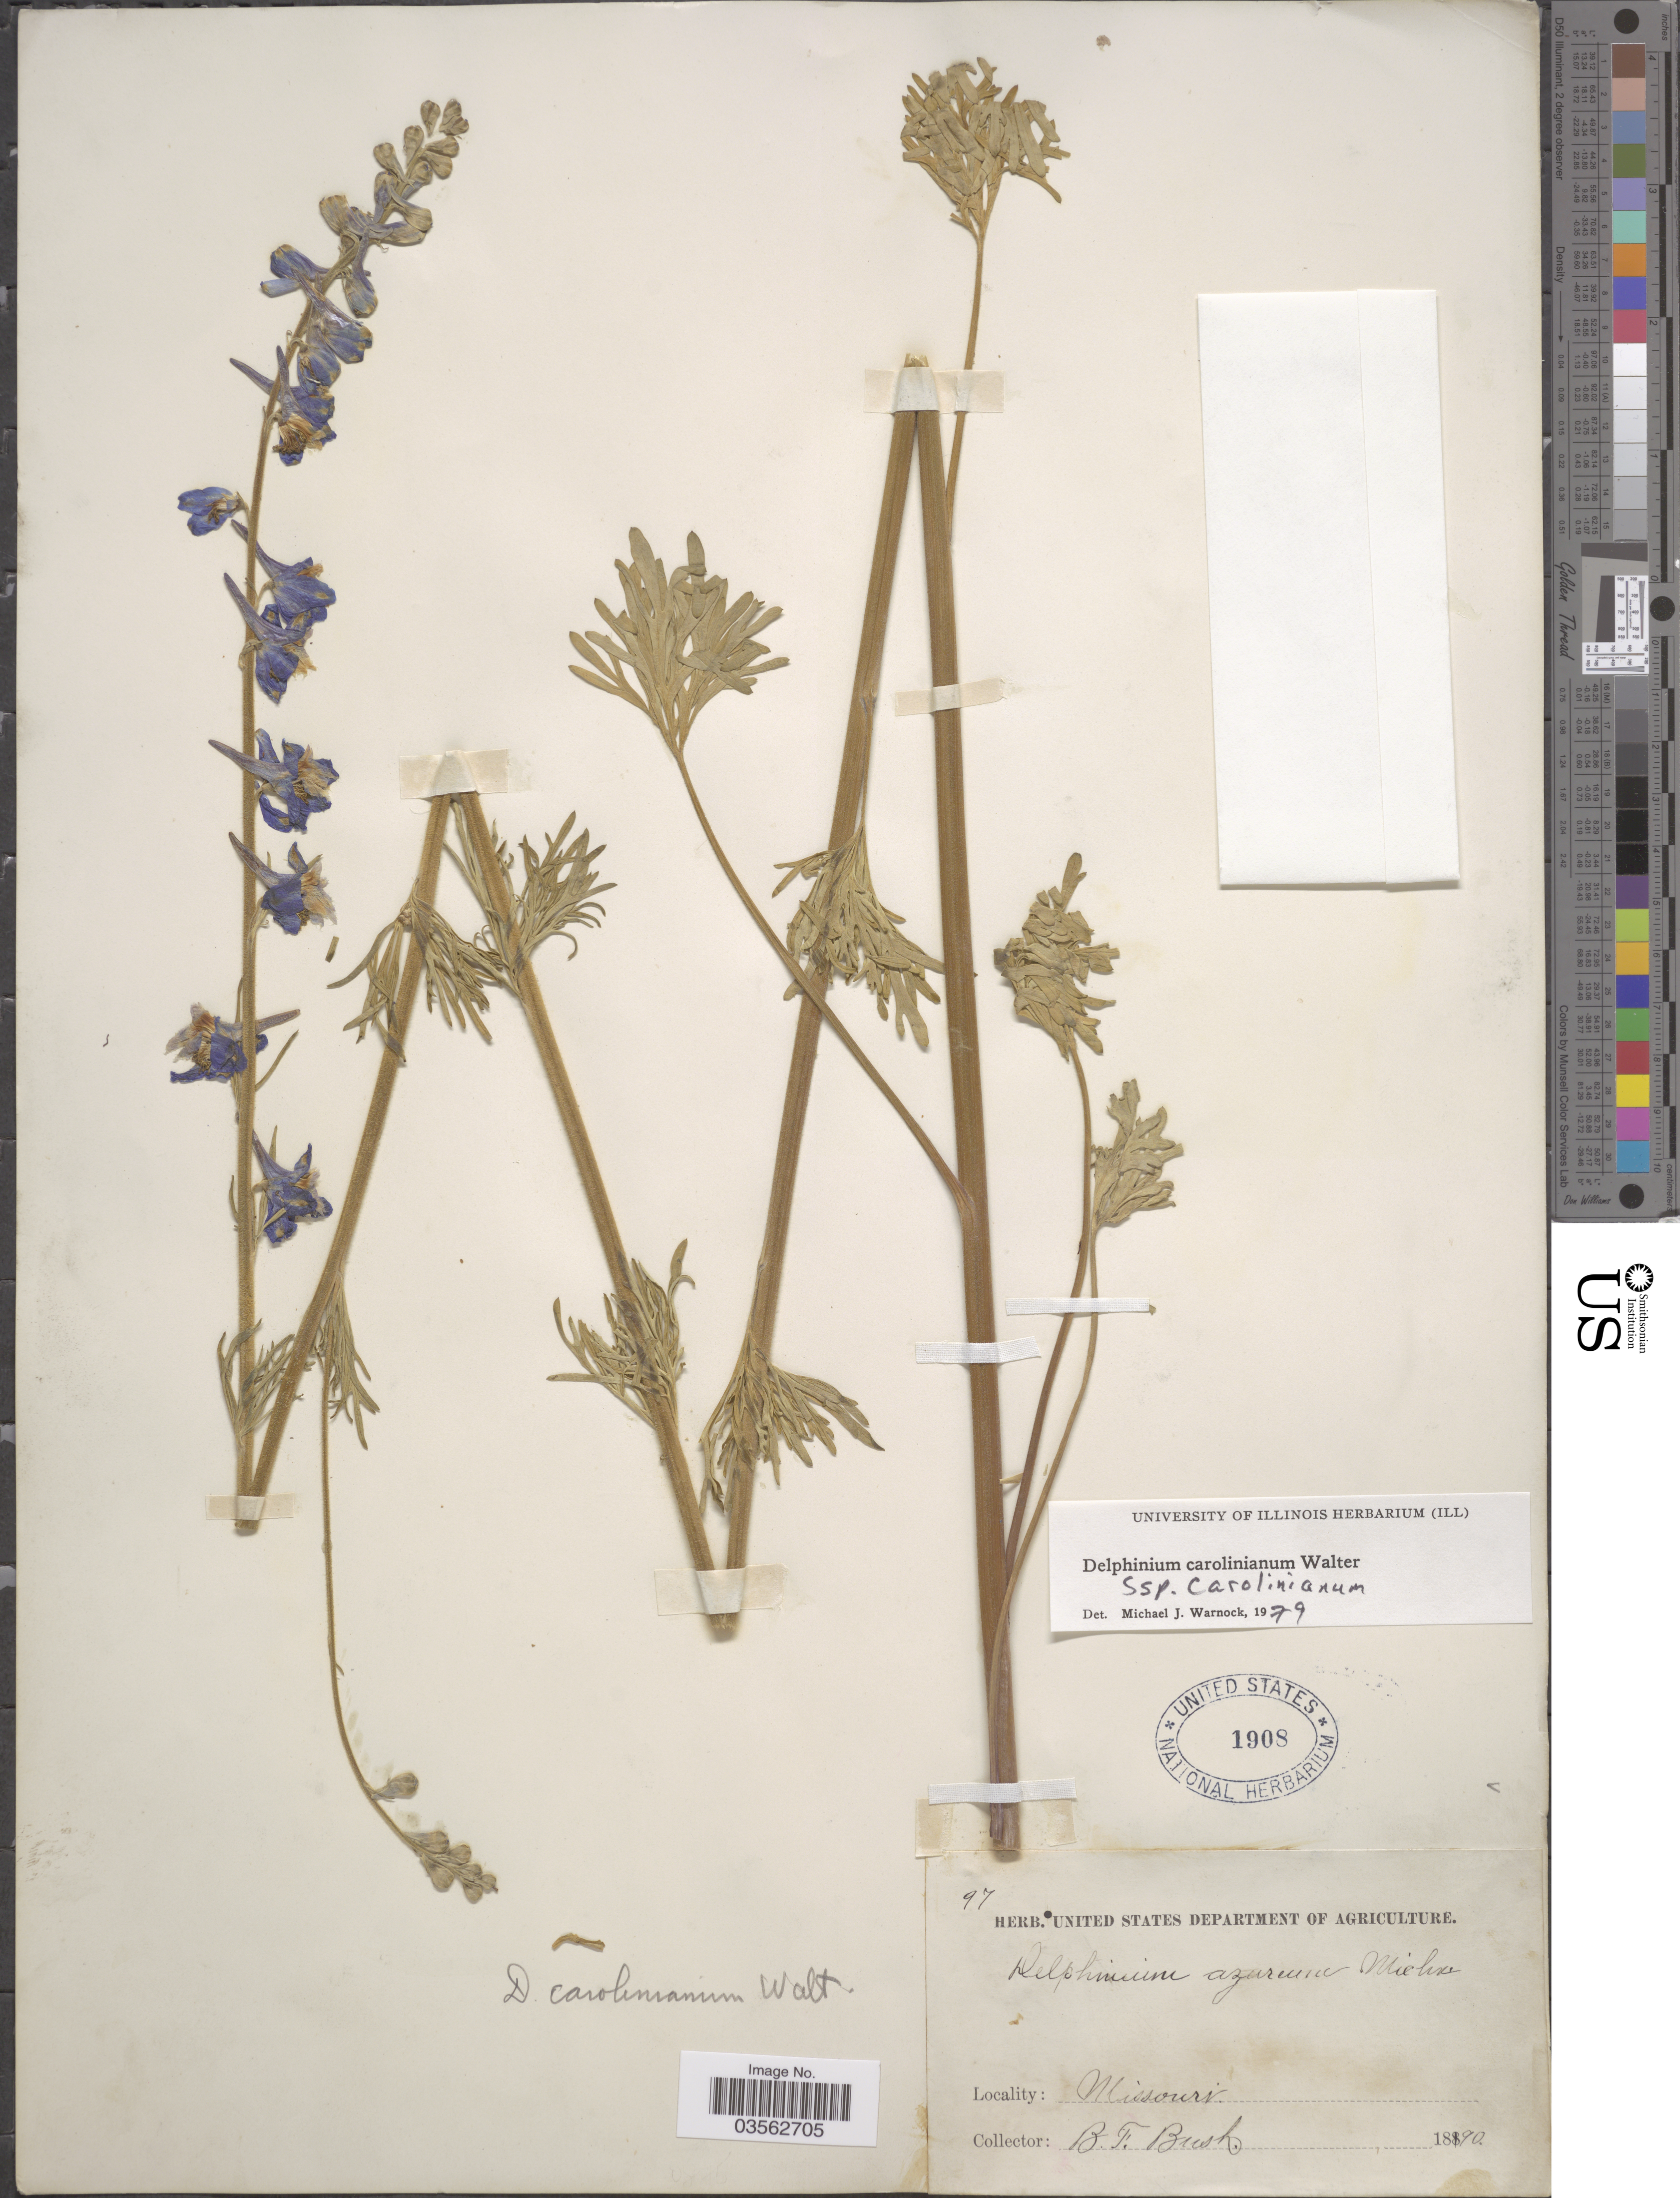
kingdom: Plantae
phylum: Tracheophyta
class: Magnoliopsida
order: Ranunculales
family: Ranunculaceae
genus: Delphinium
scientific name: Delphinium carolinianum subsp. carolinianum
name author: Walter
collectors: B. F. Bush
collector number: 97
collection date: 1890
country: United States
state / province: Missouri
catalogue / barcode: US 1908